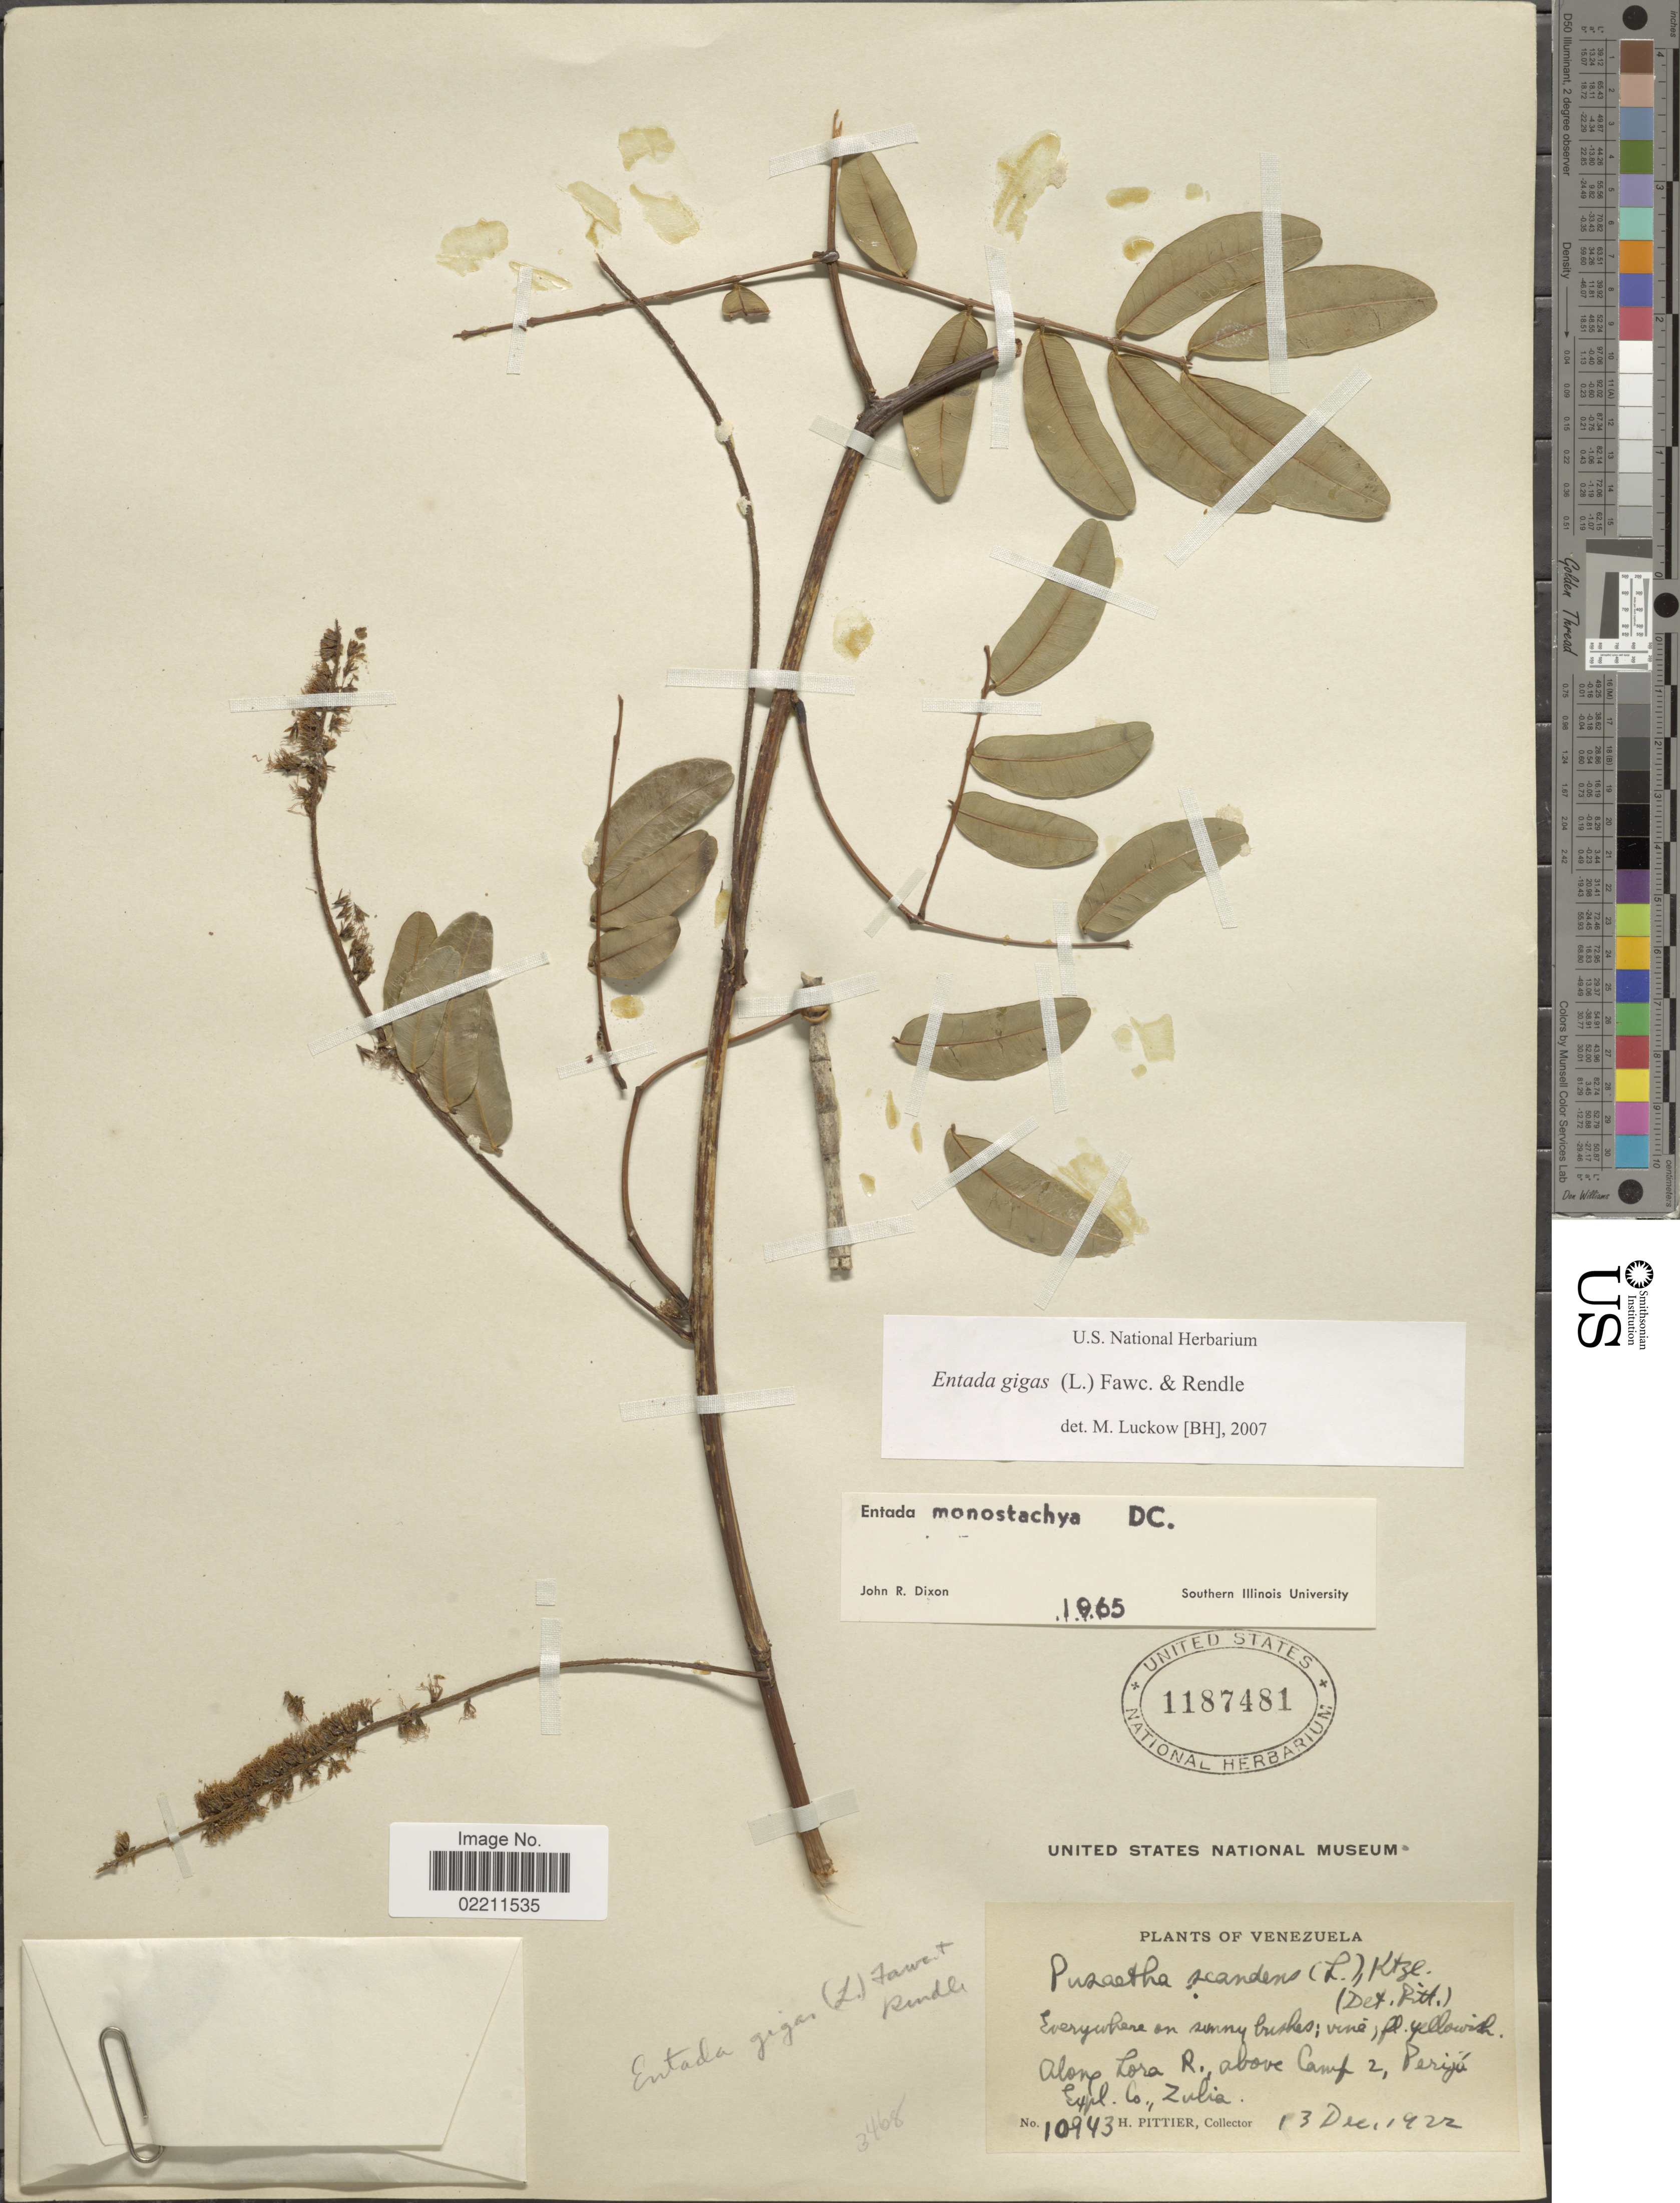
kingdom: Plantae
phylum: Tracheophyta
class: Magnoliopsida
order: Fabales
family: Fabaceae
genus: Entada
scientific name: Entada gigas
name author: (L.) Fawc. & Rendle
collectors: H. F. Pittier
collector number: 10943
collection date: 1922-12-13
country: Venezuela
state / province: Zulia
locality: Along Lora R. above Camp 2, Peija Expl. Co. Zulia.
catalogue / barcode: US 1187481